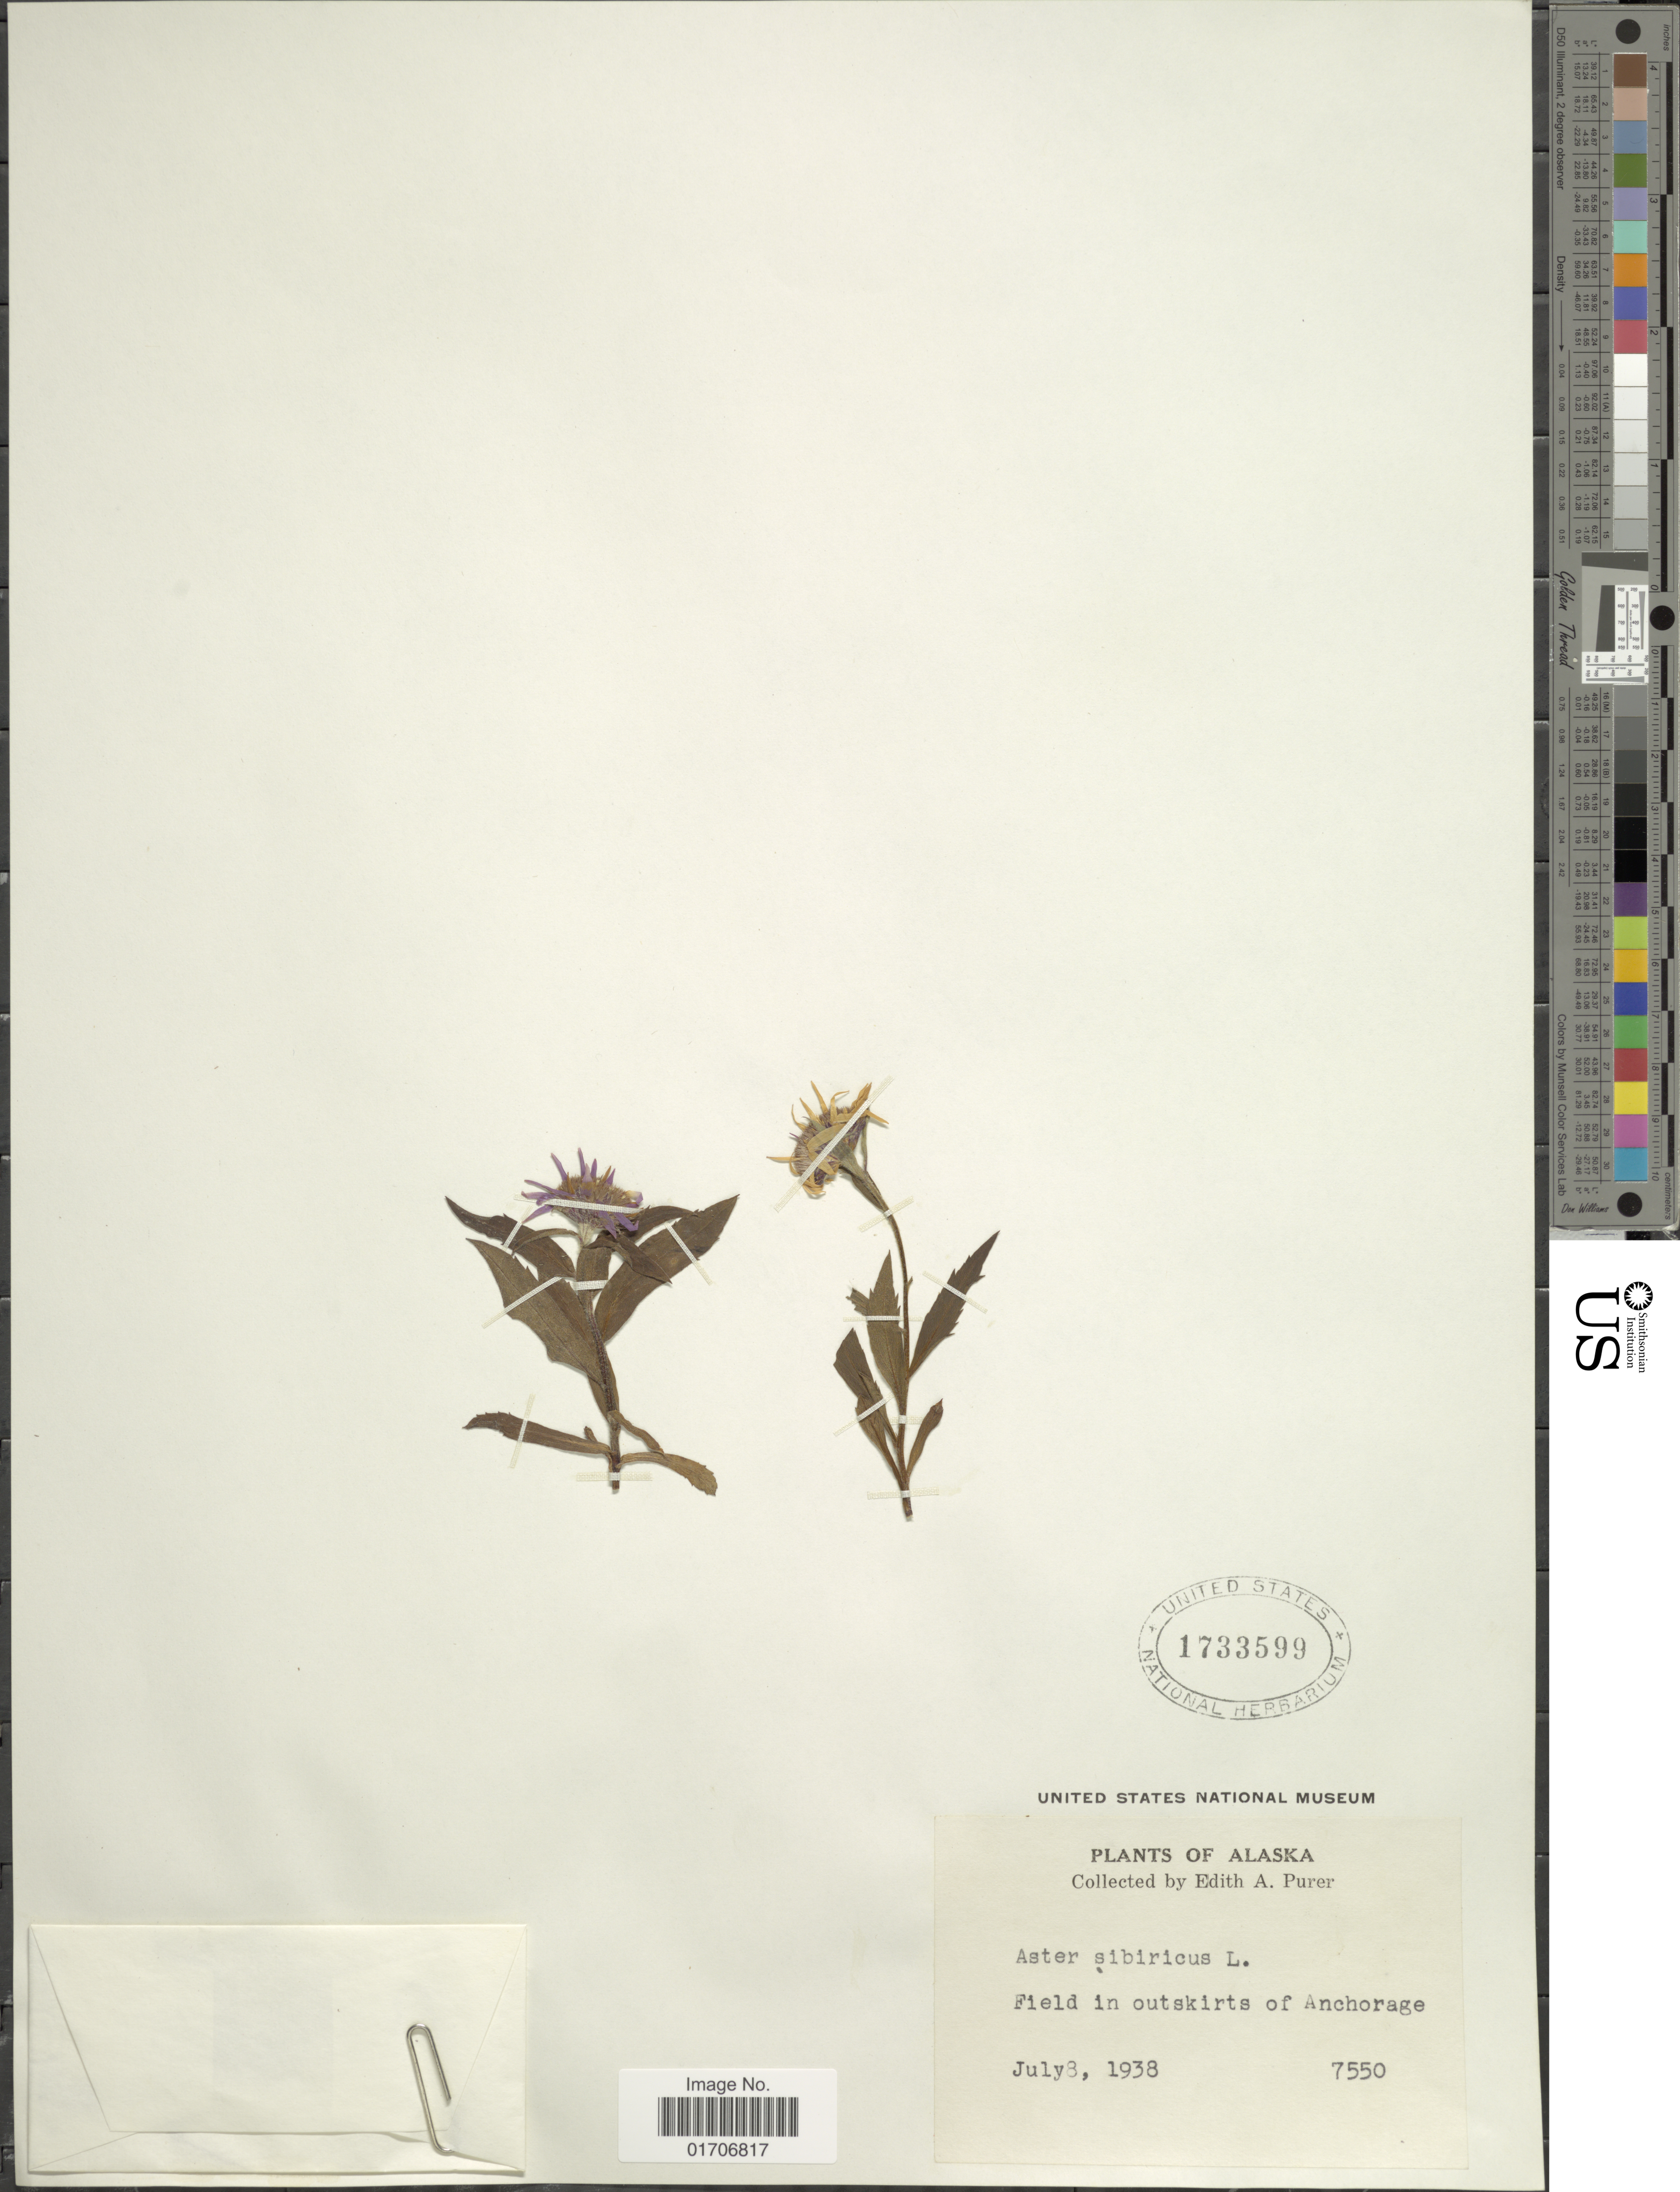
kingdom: Plantae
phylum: Tracheophyta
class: Magnoliopsida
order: Asterales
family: Asteraceae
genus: Eurybia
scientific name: Eurybia sibirica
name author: (L.) G.L. Nesom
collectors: E. Purer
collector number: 7550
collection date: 1938-07-08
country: United States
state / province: Alaska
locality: Field in outskirts of Anchorage.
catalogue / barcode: US 1733599